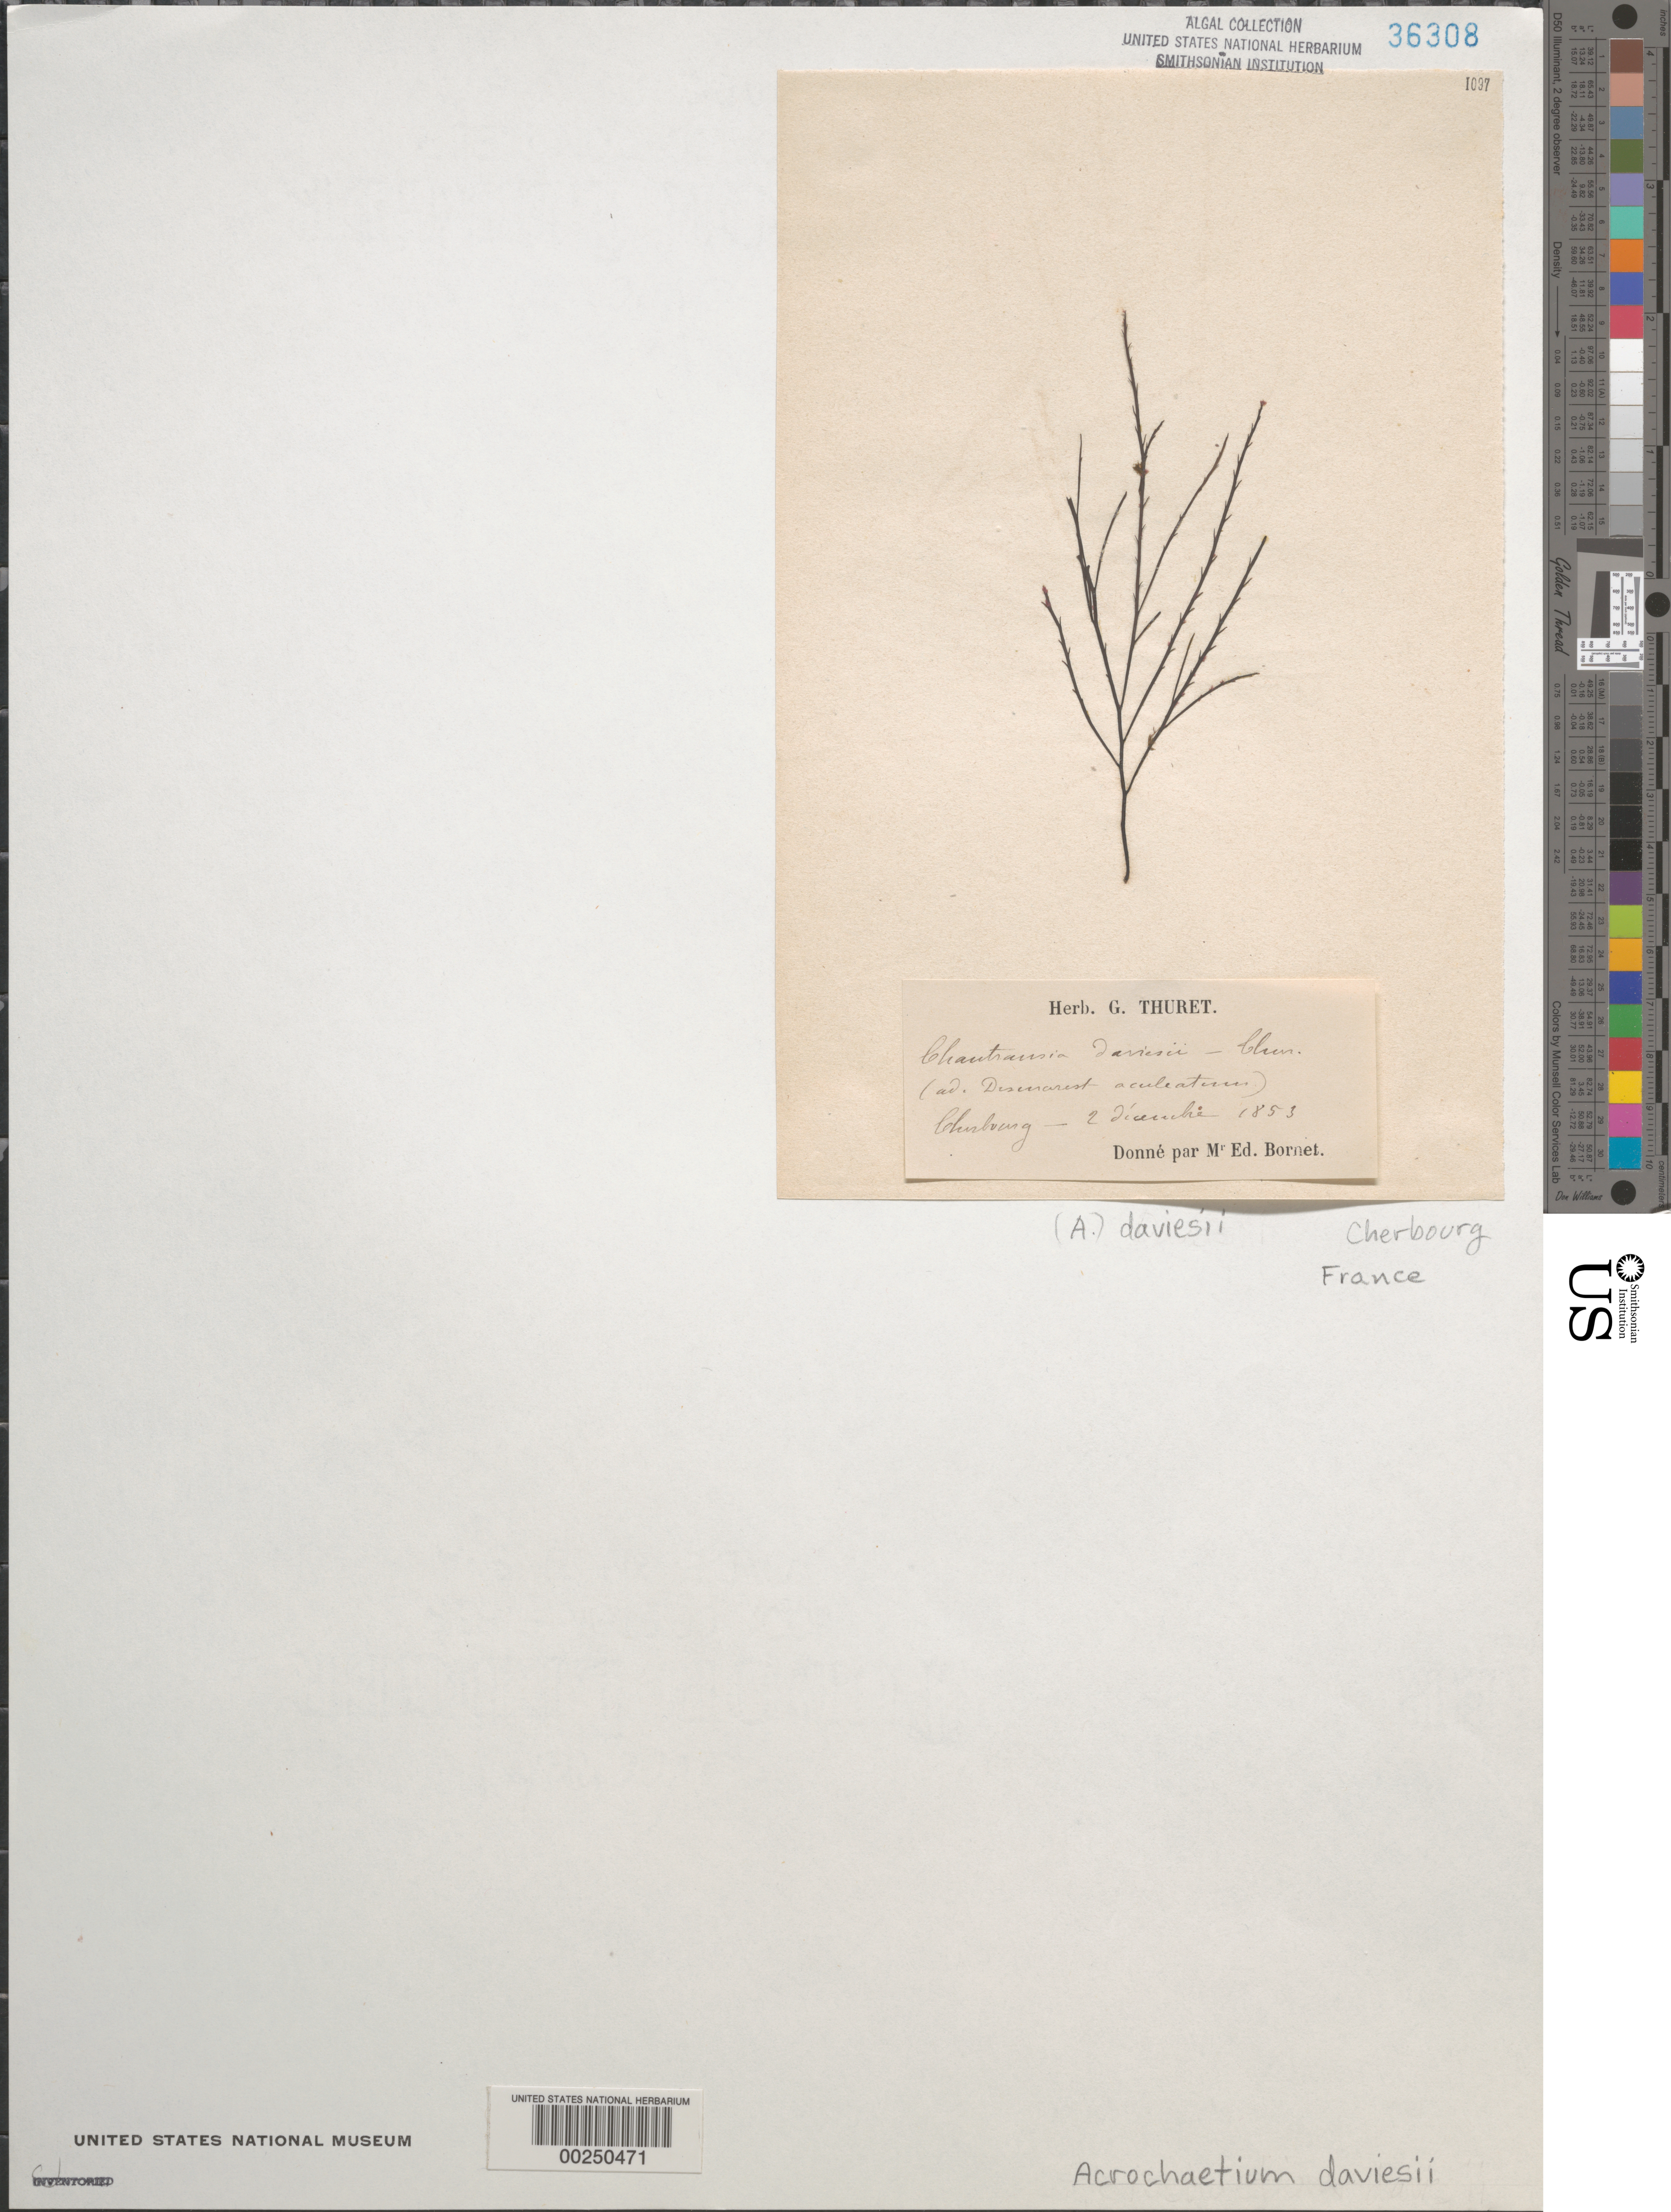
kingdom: Plantae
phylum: Rhodophyta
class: Florideophyceae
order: Colaconematales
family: Colaconemataceae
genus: Colaconema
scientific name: Colaconema daviesii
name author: (Dillwyn) H. Stegenga & Lokhorst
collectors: Thuret, G. (herbarium)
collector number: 1097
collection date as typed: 02 Dec 1853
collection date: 1853-12-02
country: France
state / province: Normandie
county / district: Manche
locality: Cherbourg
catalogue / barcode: US 36308